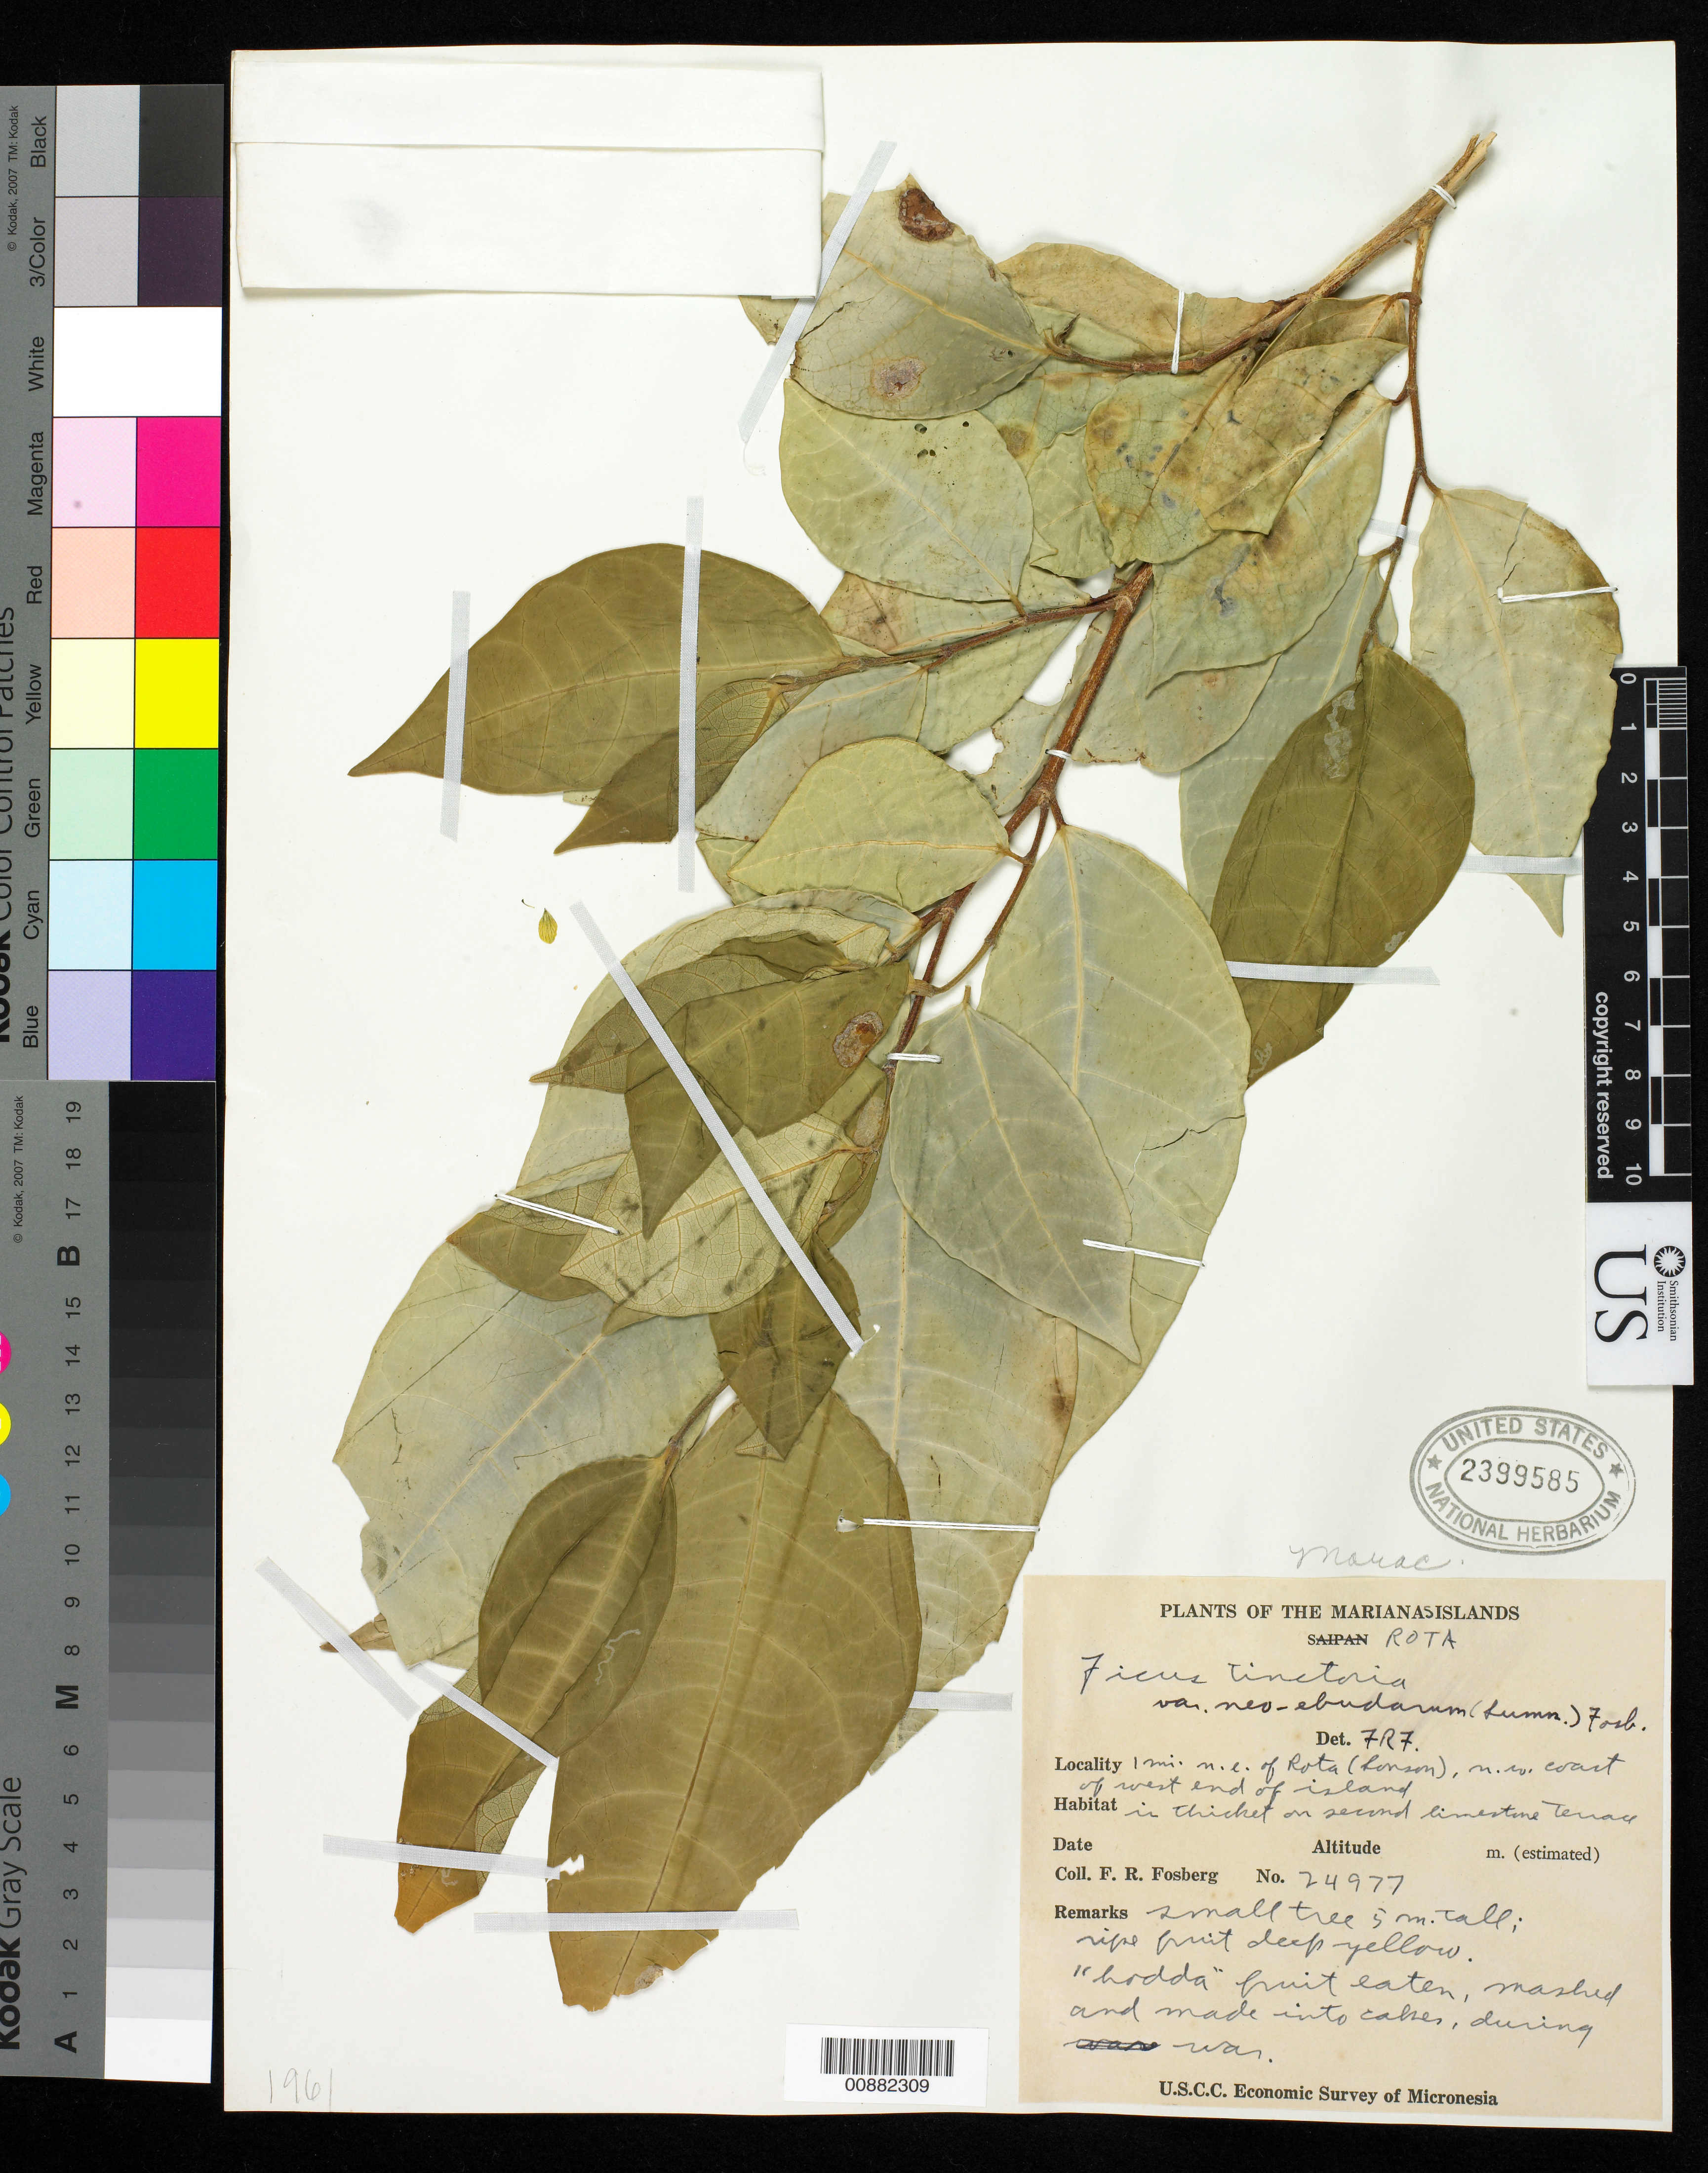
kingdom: Plantae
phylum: Tracheophyta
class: Magnoliopsida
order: Rosales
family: Moraceae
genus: Ficus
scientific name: Ficus tinctoria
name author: G. Forst.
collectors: F. R. Fosberg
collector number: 24977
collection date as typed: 1993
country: Northern Mariana Islands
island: Rota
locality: Near coast of west of island.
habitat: in thicket on second limestone terrace.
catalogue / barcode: US 2399585